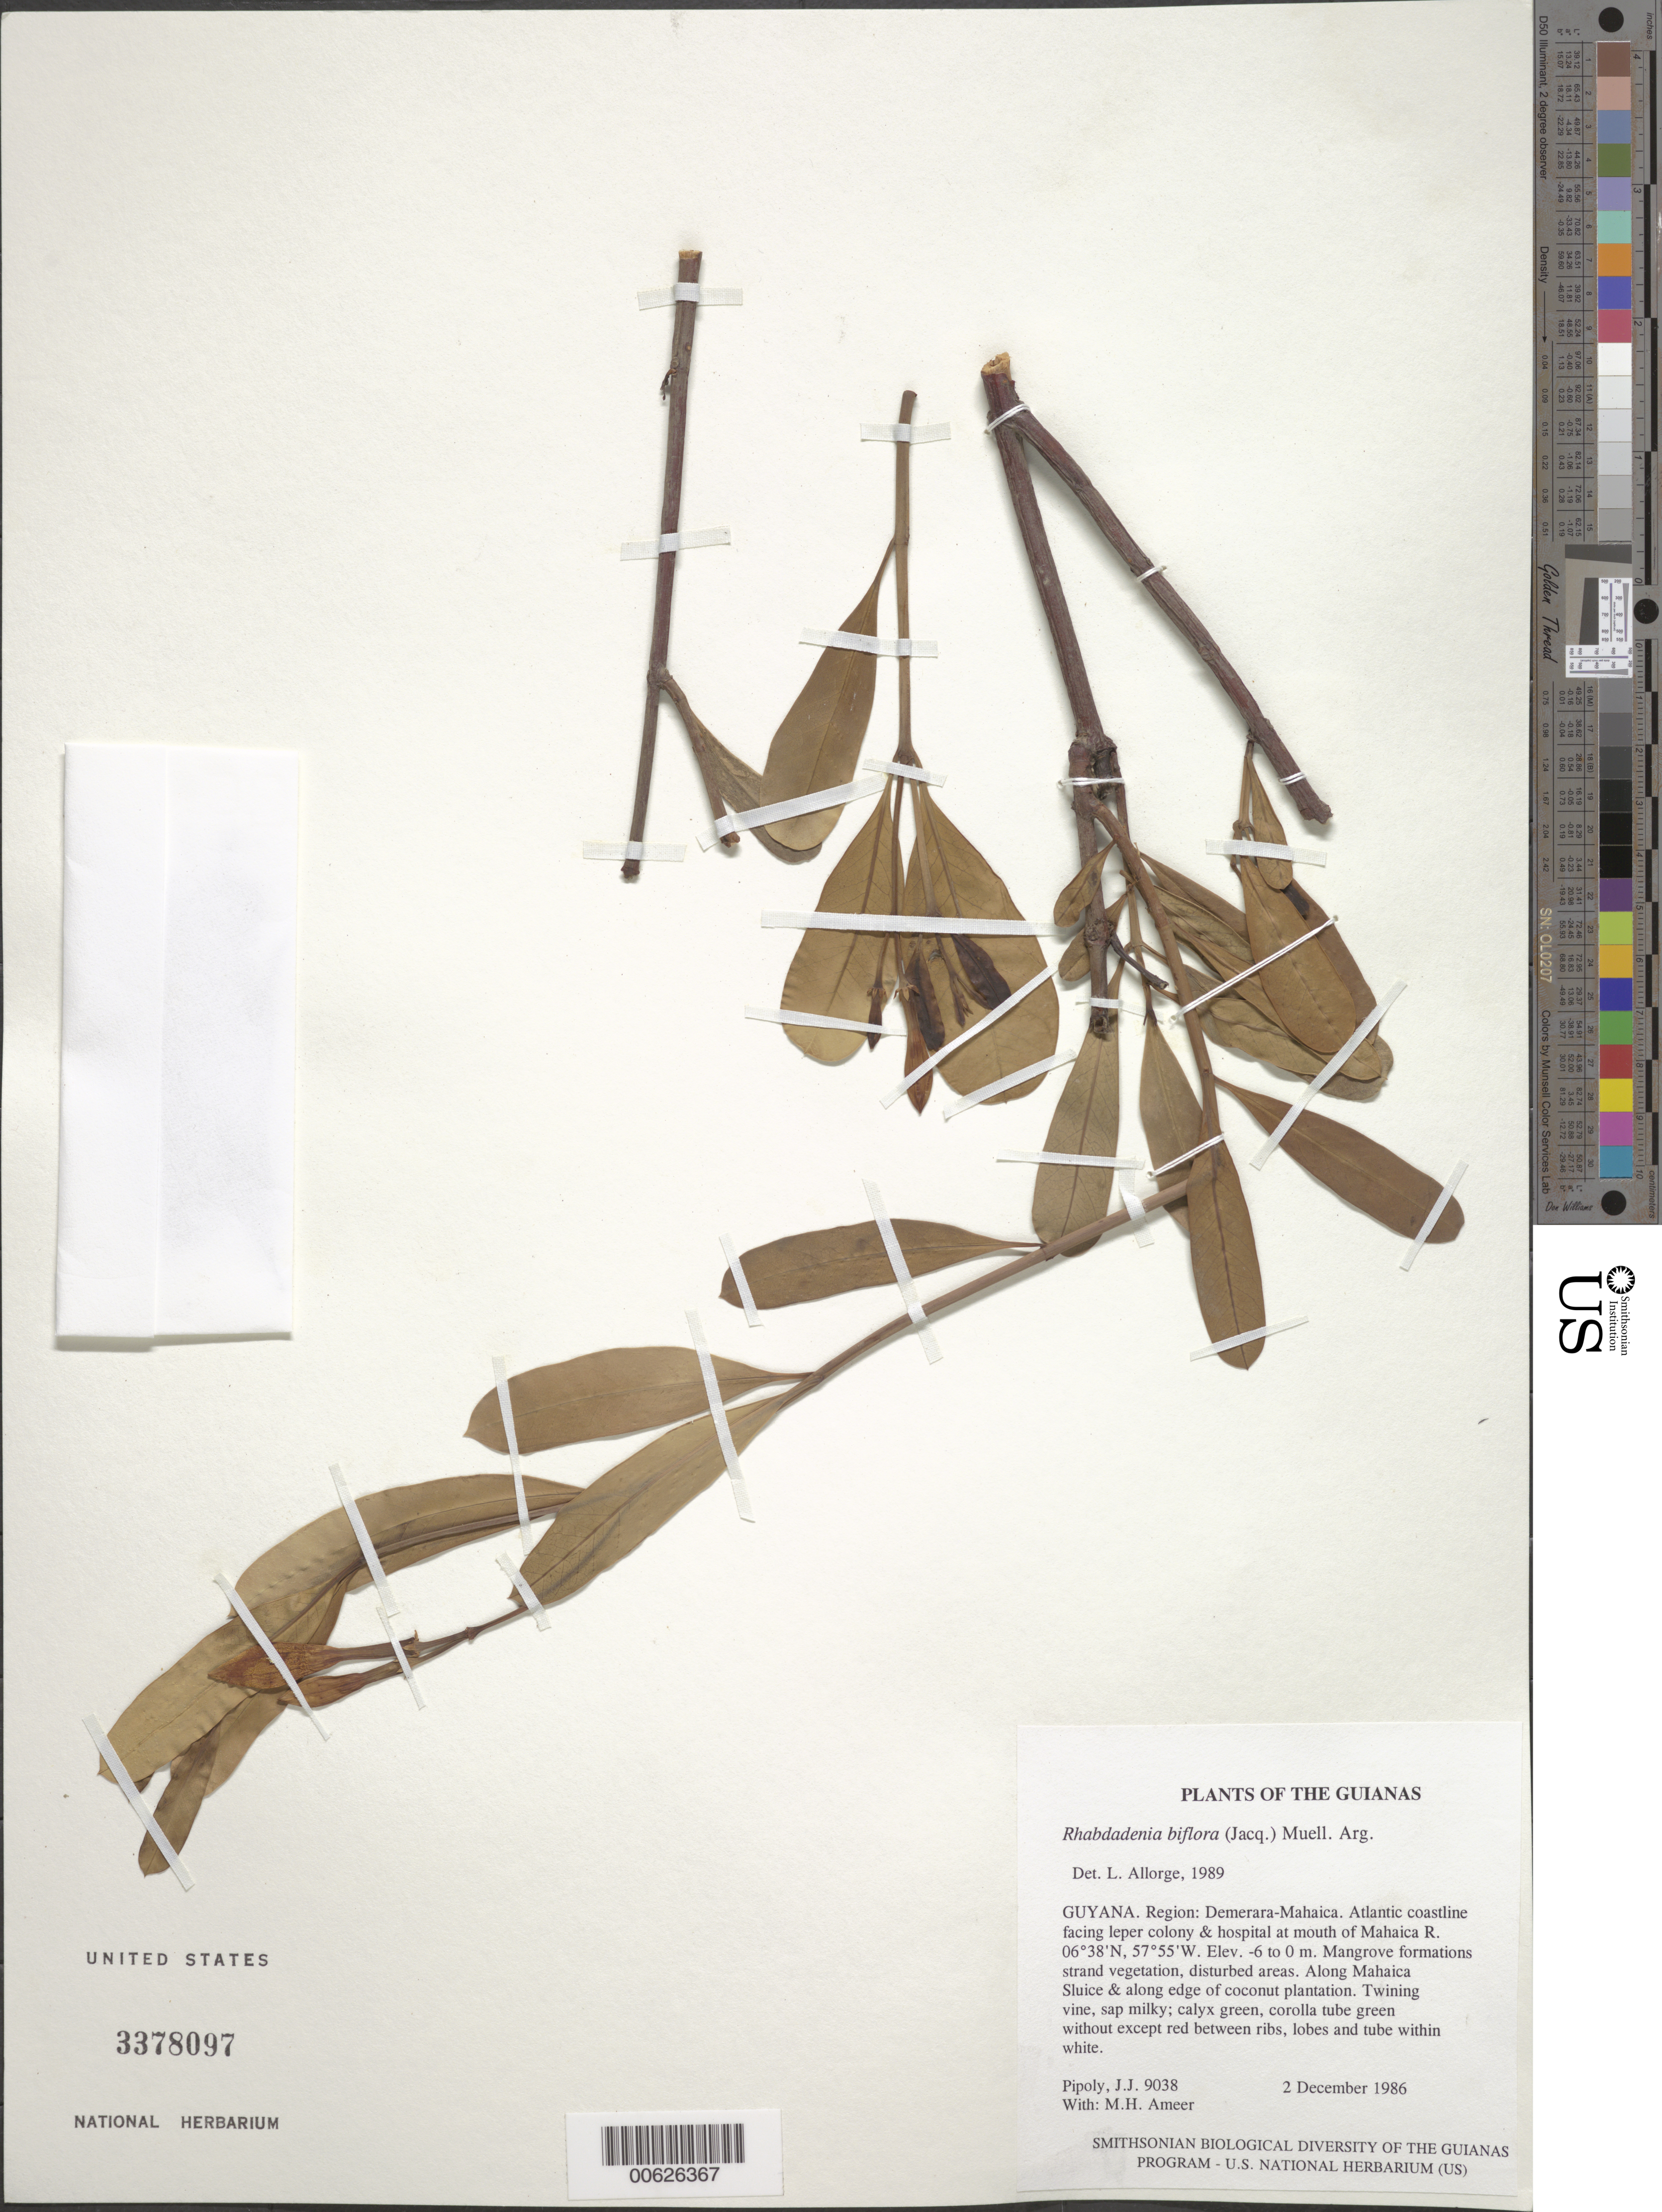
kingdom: Plantae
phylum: Tracheophyta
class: Magnoliopsida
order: Gentianales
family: Apocynaceae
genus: Rhabdadenia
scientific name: Rhabdadenia biflora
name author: (Jacq.) Müll. Arg.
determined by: Allorge, L.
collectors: J. J. Pipoly & M. Ameer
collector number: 9038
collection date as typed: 2 December 1986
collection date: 1986-12-02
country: Guyana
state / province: Demerara-Mahaica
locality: Atlantic coastline facing leper colony & hospital at mouth of Mahaica R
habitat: Mangrove formations strand vegetation, disturbed areas. Along Mahaica Sluice & along edge of coconut plantation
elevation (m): -6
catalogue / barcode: US 3378097